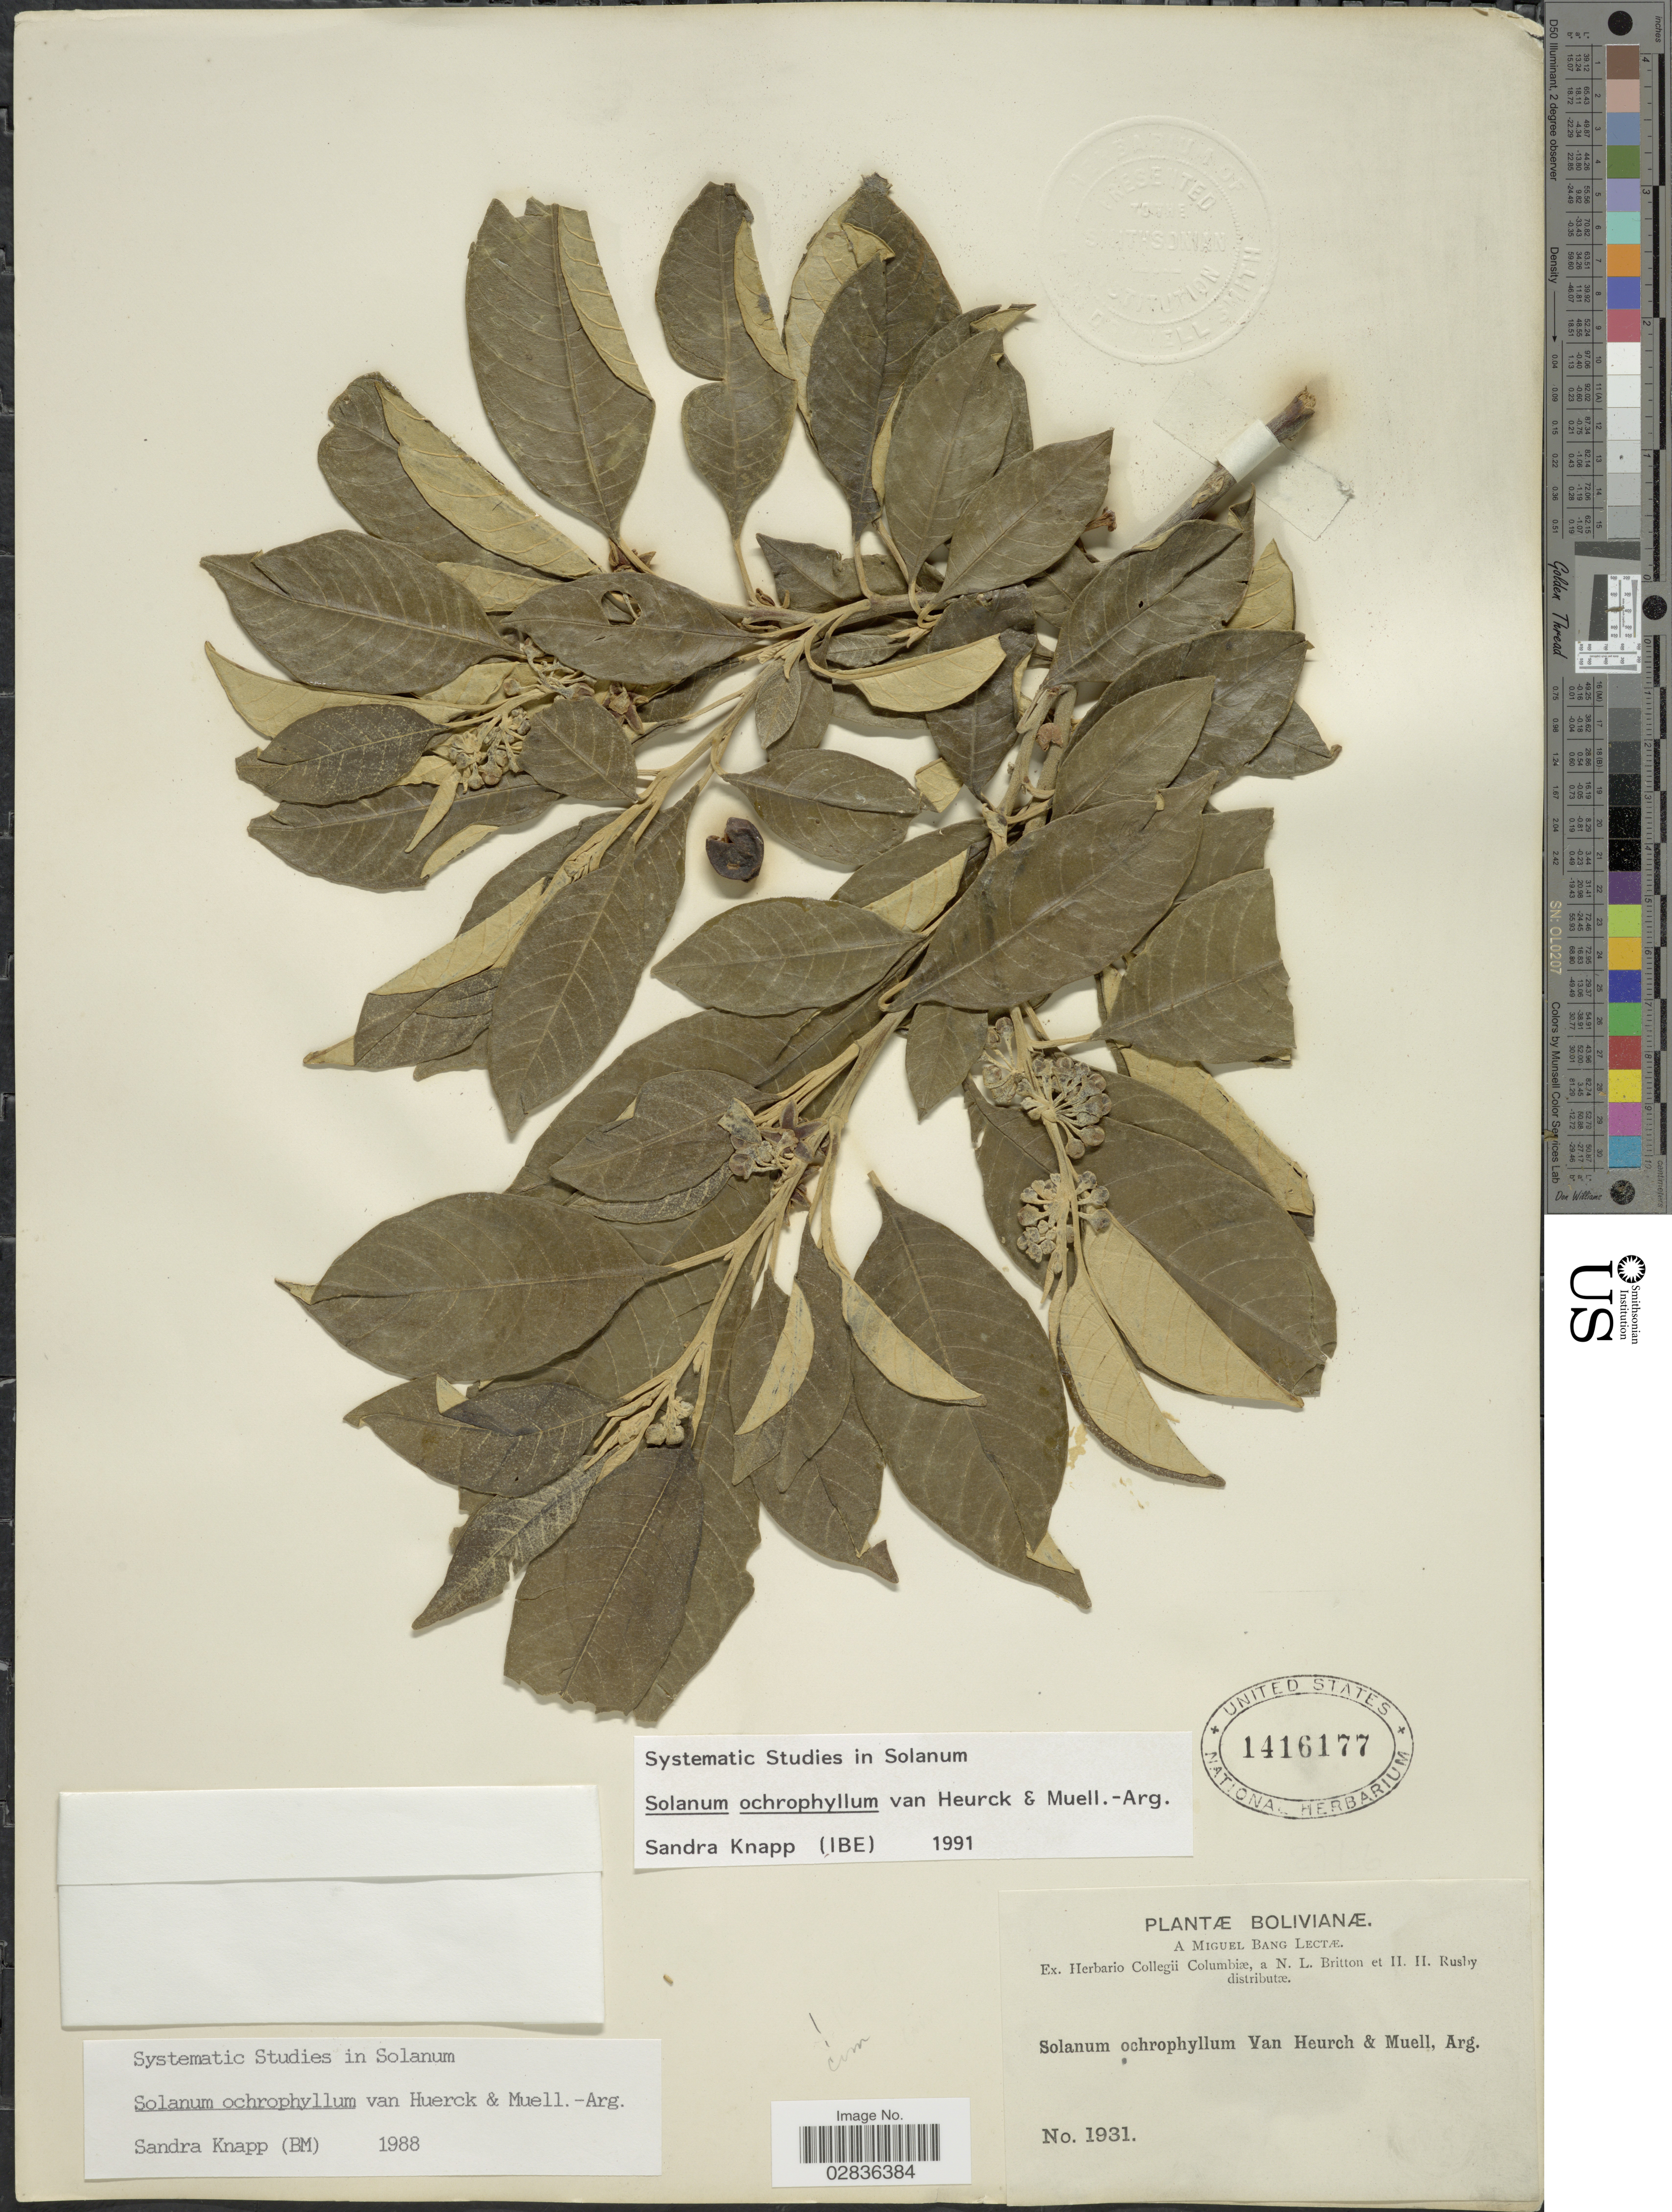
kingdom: Plantae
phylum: Tracheophyta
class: Magnoliopsida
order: Solanales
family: Solanaceae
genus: Solanum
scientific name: Solanum ochrophyllum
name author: Van Heurck & Müll. Arg.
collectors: M. Bang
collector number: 1931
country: Bolivia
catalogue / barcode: US 1416177